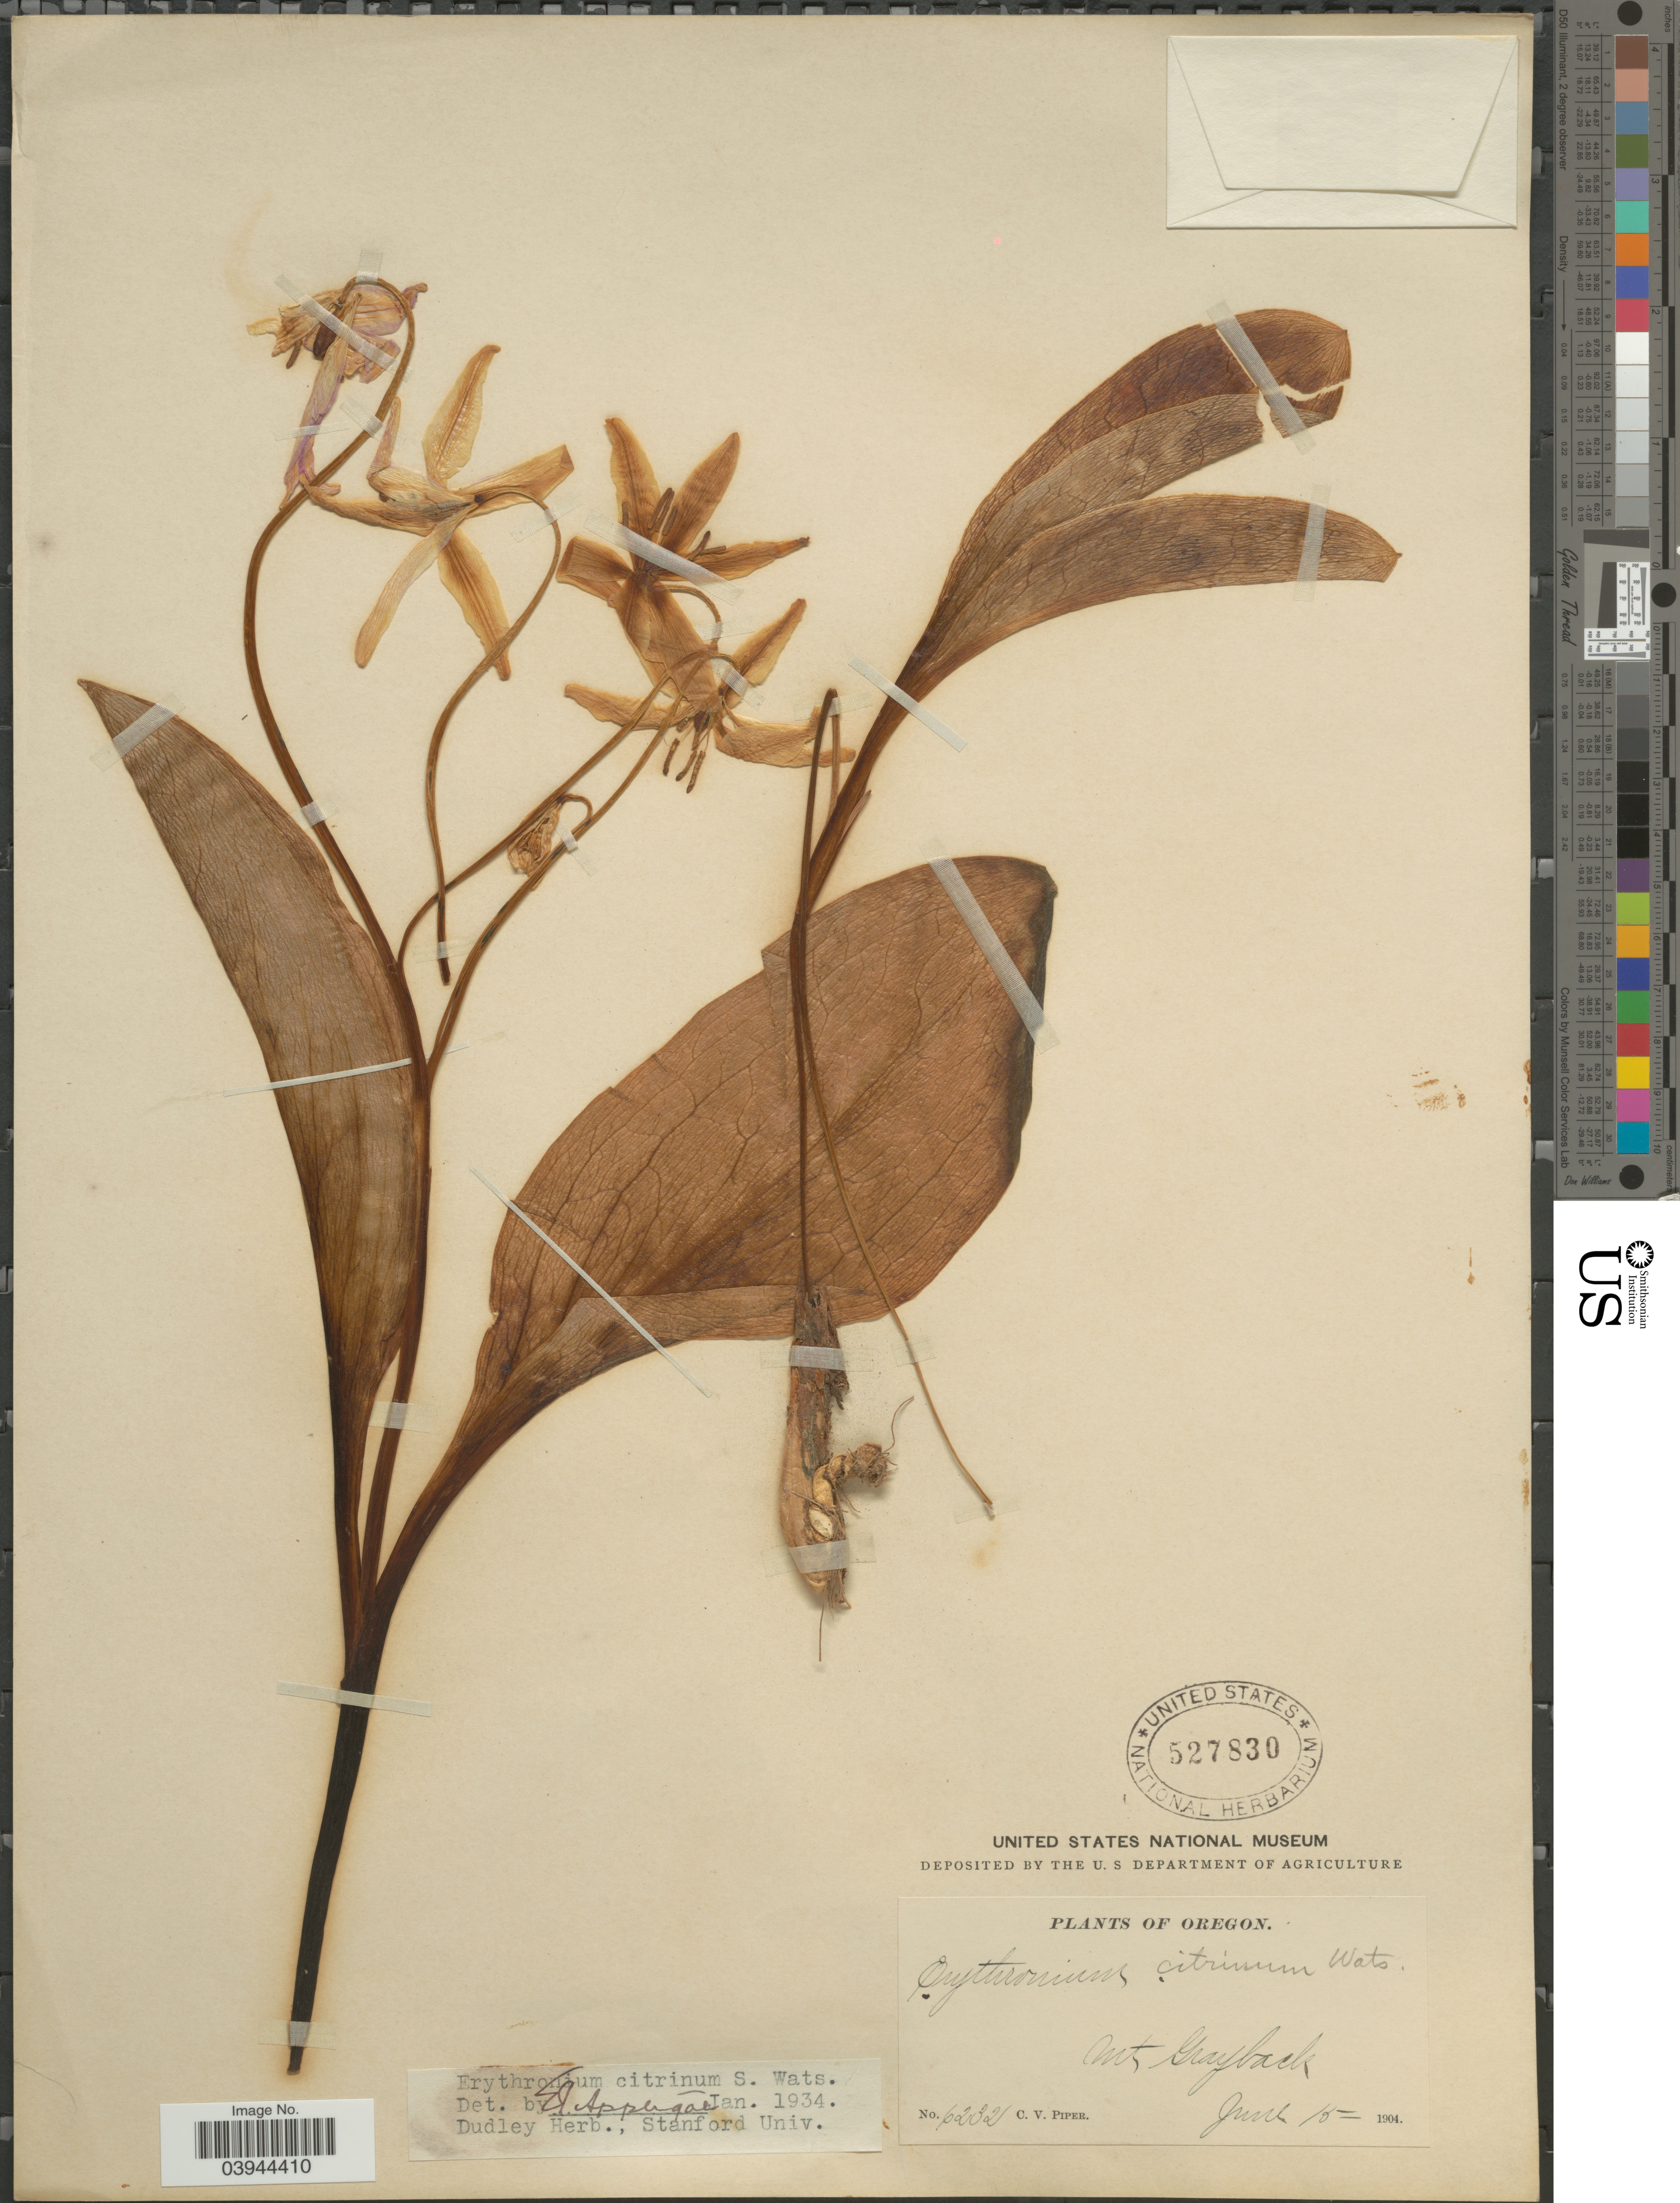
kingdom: Plantae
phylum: Tracheophyta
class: Liliopsida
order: Liliales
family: Liliaceae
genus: Erythronium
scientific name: Erythronium citrinum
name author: S. Watson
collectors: C. V. Piper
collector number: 6232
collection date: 1904-06-15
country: United States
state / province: Oregon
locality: Mt. Grayback.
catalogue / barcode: US 527830